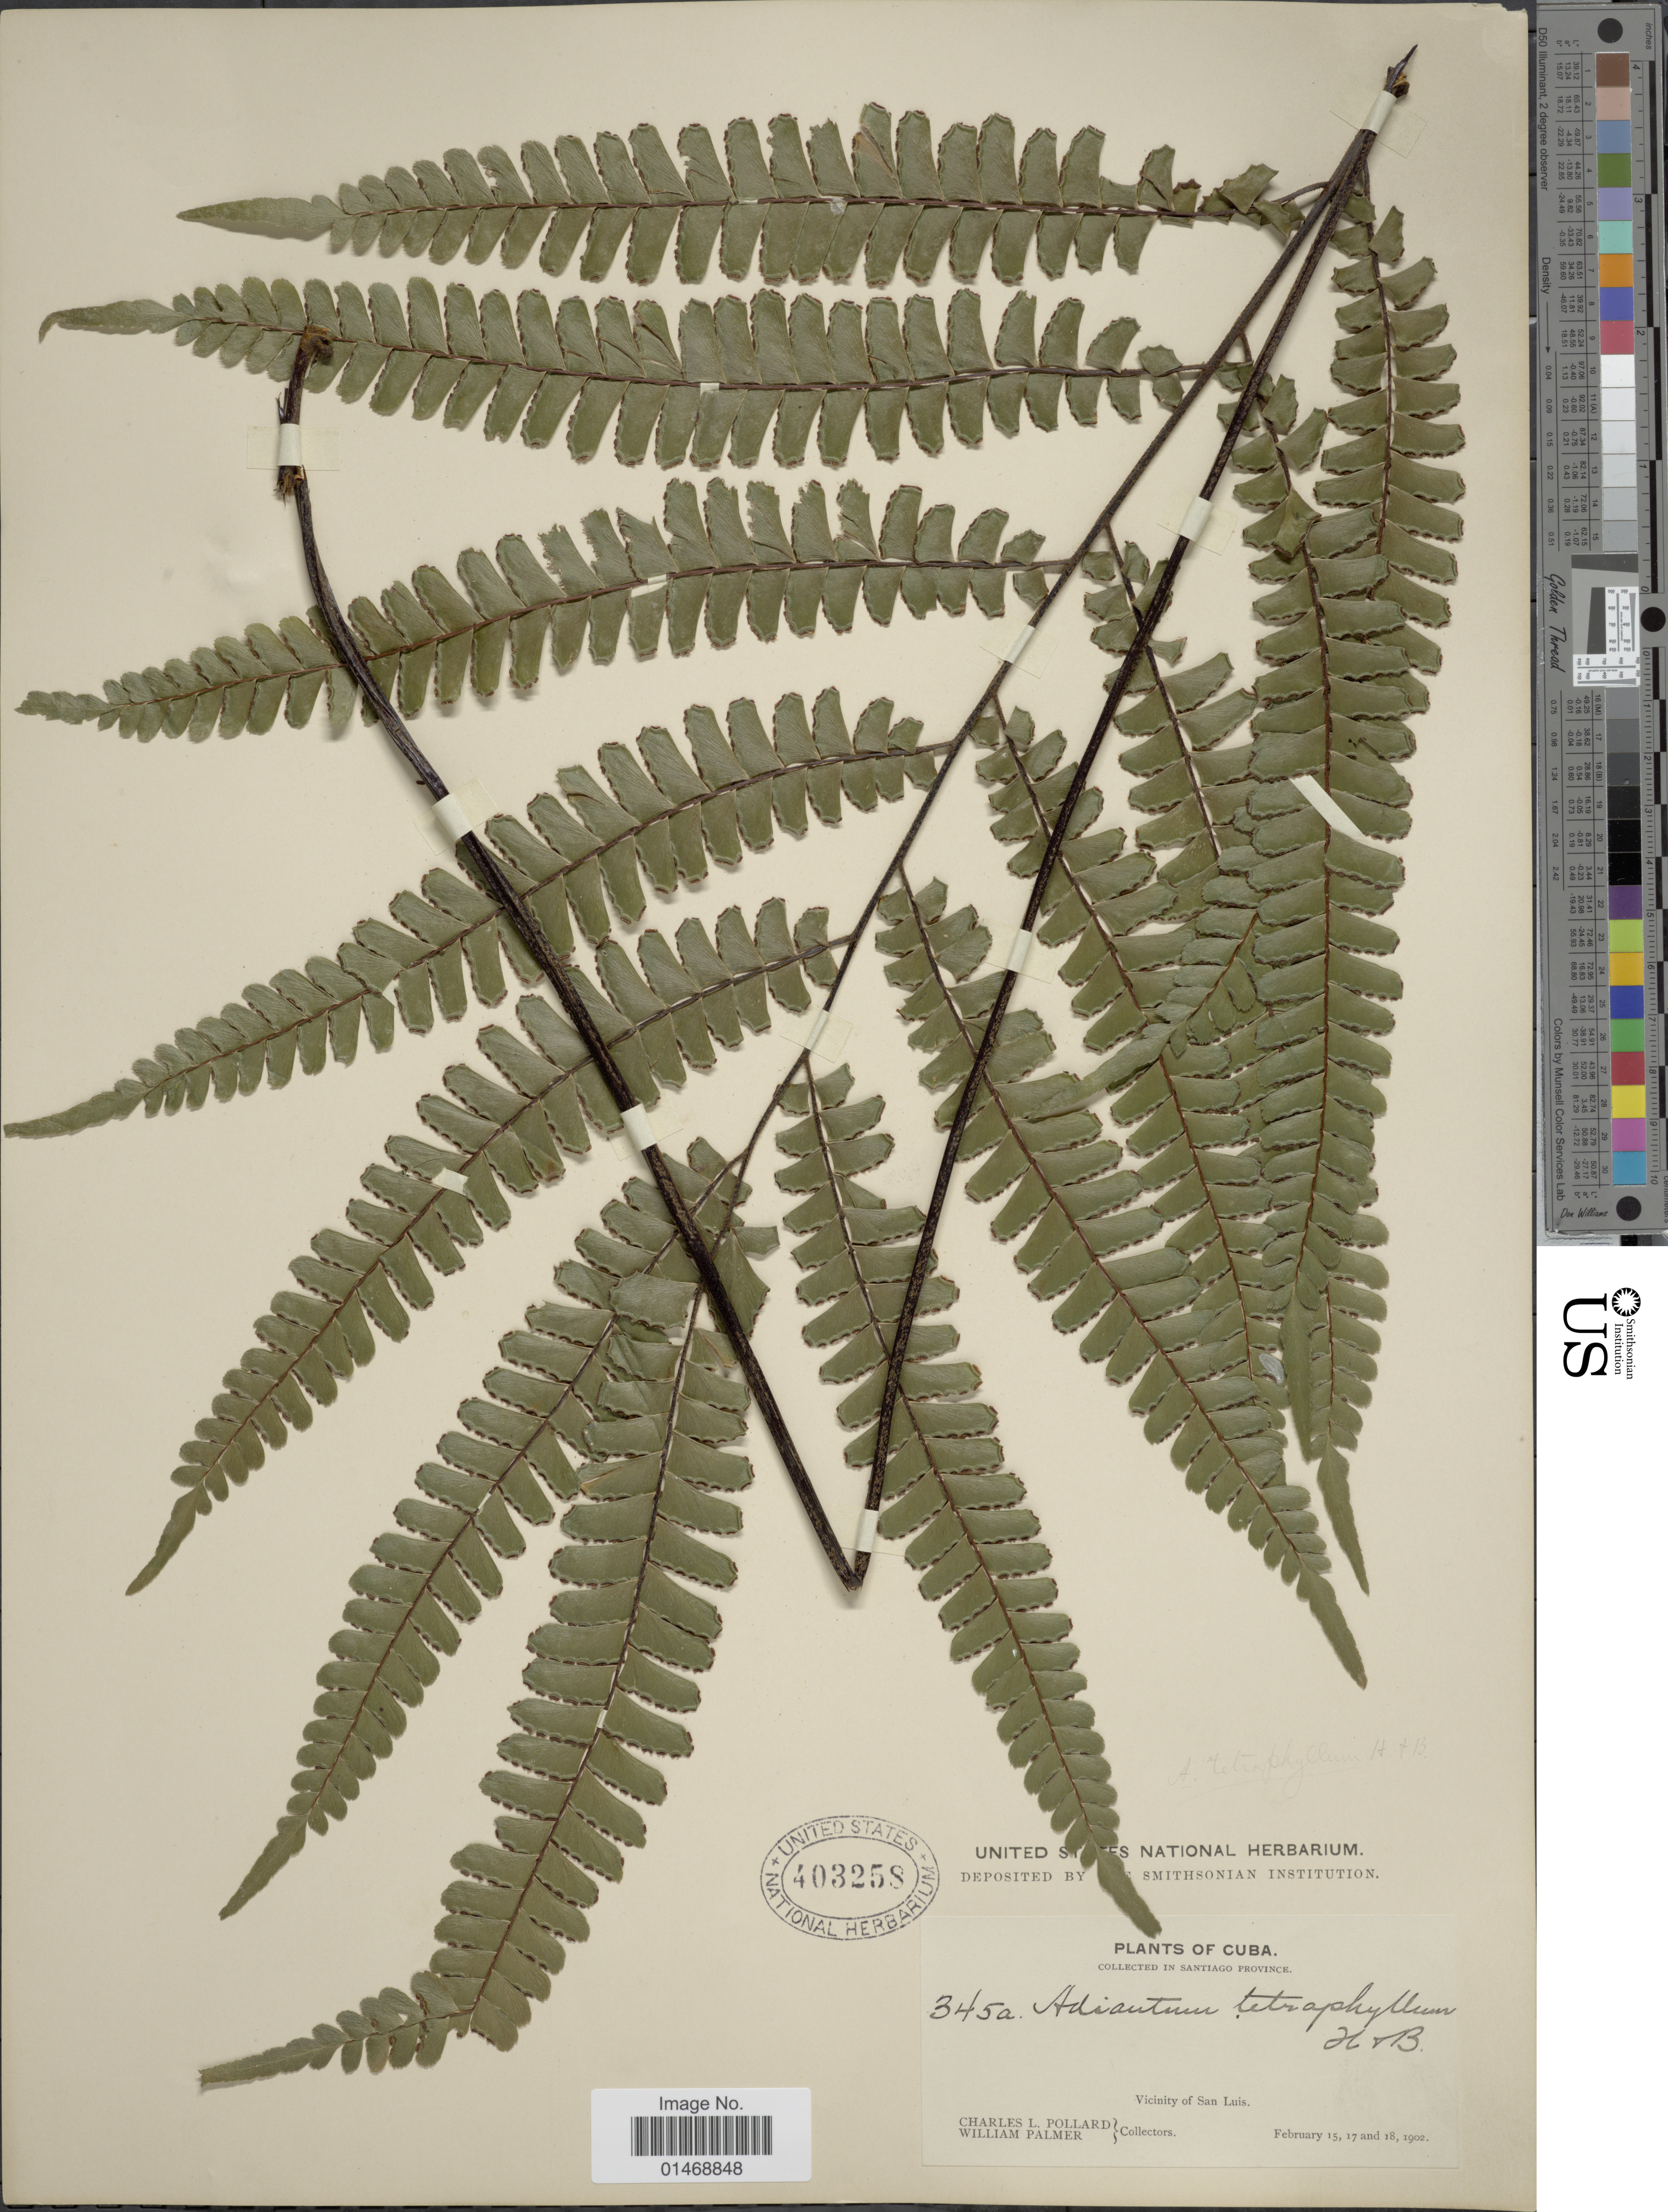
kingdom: Plantae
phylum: Tracheophyta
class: Polypodiopsida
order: Polypodiales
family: Pteridaceae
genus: Adiantum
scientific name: Adiantum fructuosum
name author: Poepp. ex Spreng.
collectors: C. L. Pollard & W. Palmer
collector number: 345a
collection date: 1902-02-15/1902-02-18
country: Cuba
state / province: Santiago de Cuba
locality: In Santiago Province, Vicinity of San Luis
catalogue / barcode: US 403258